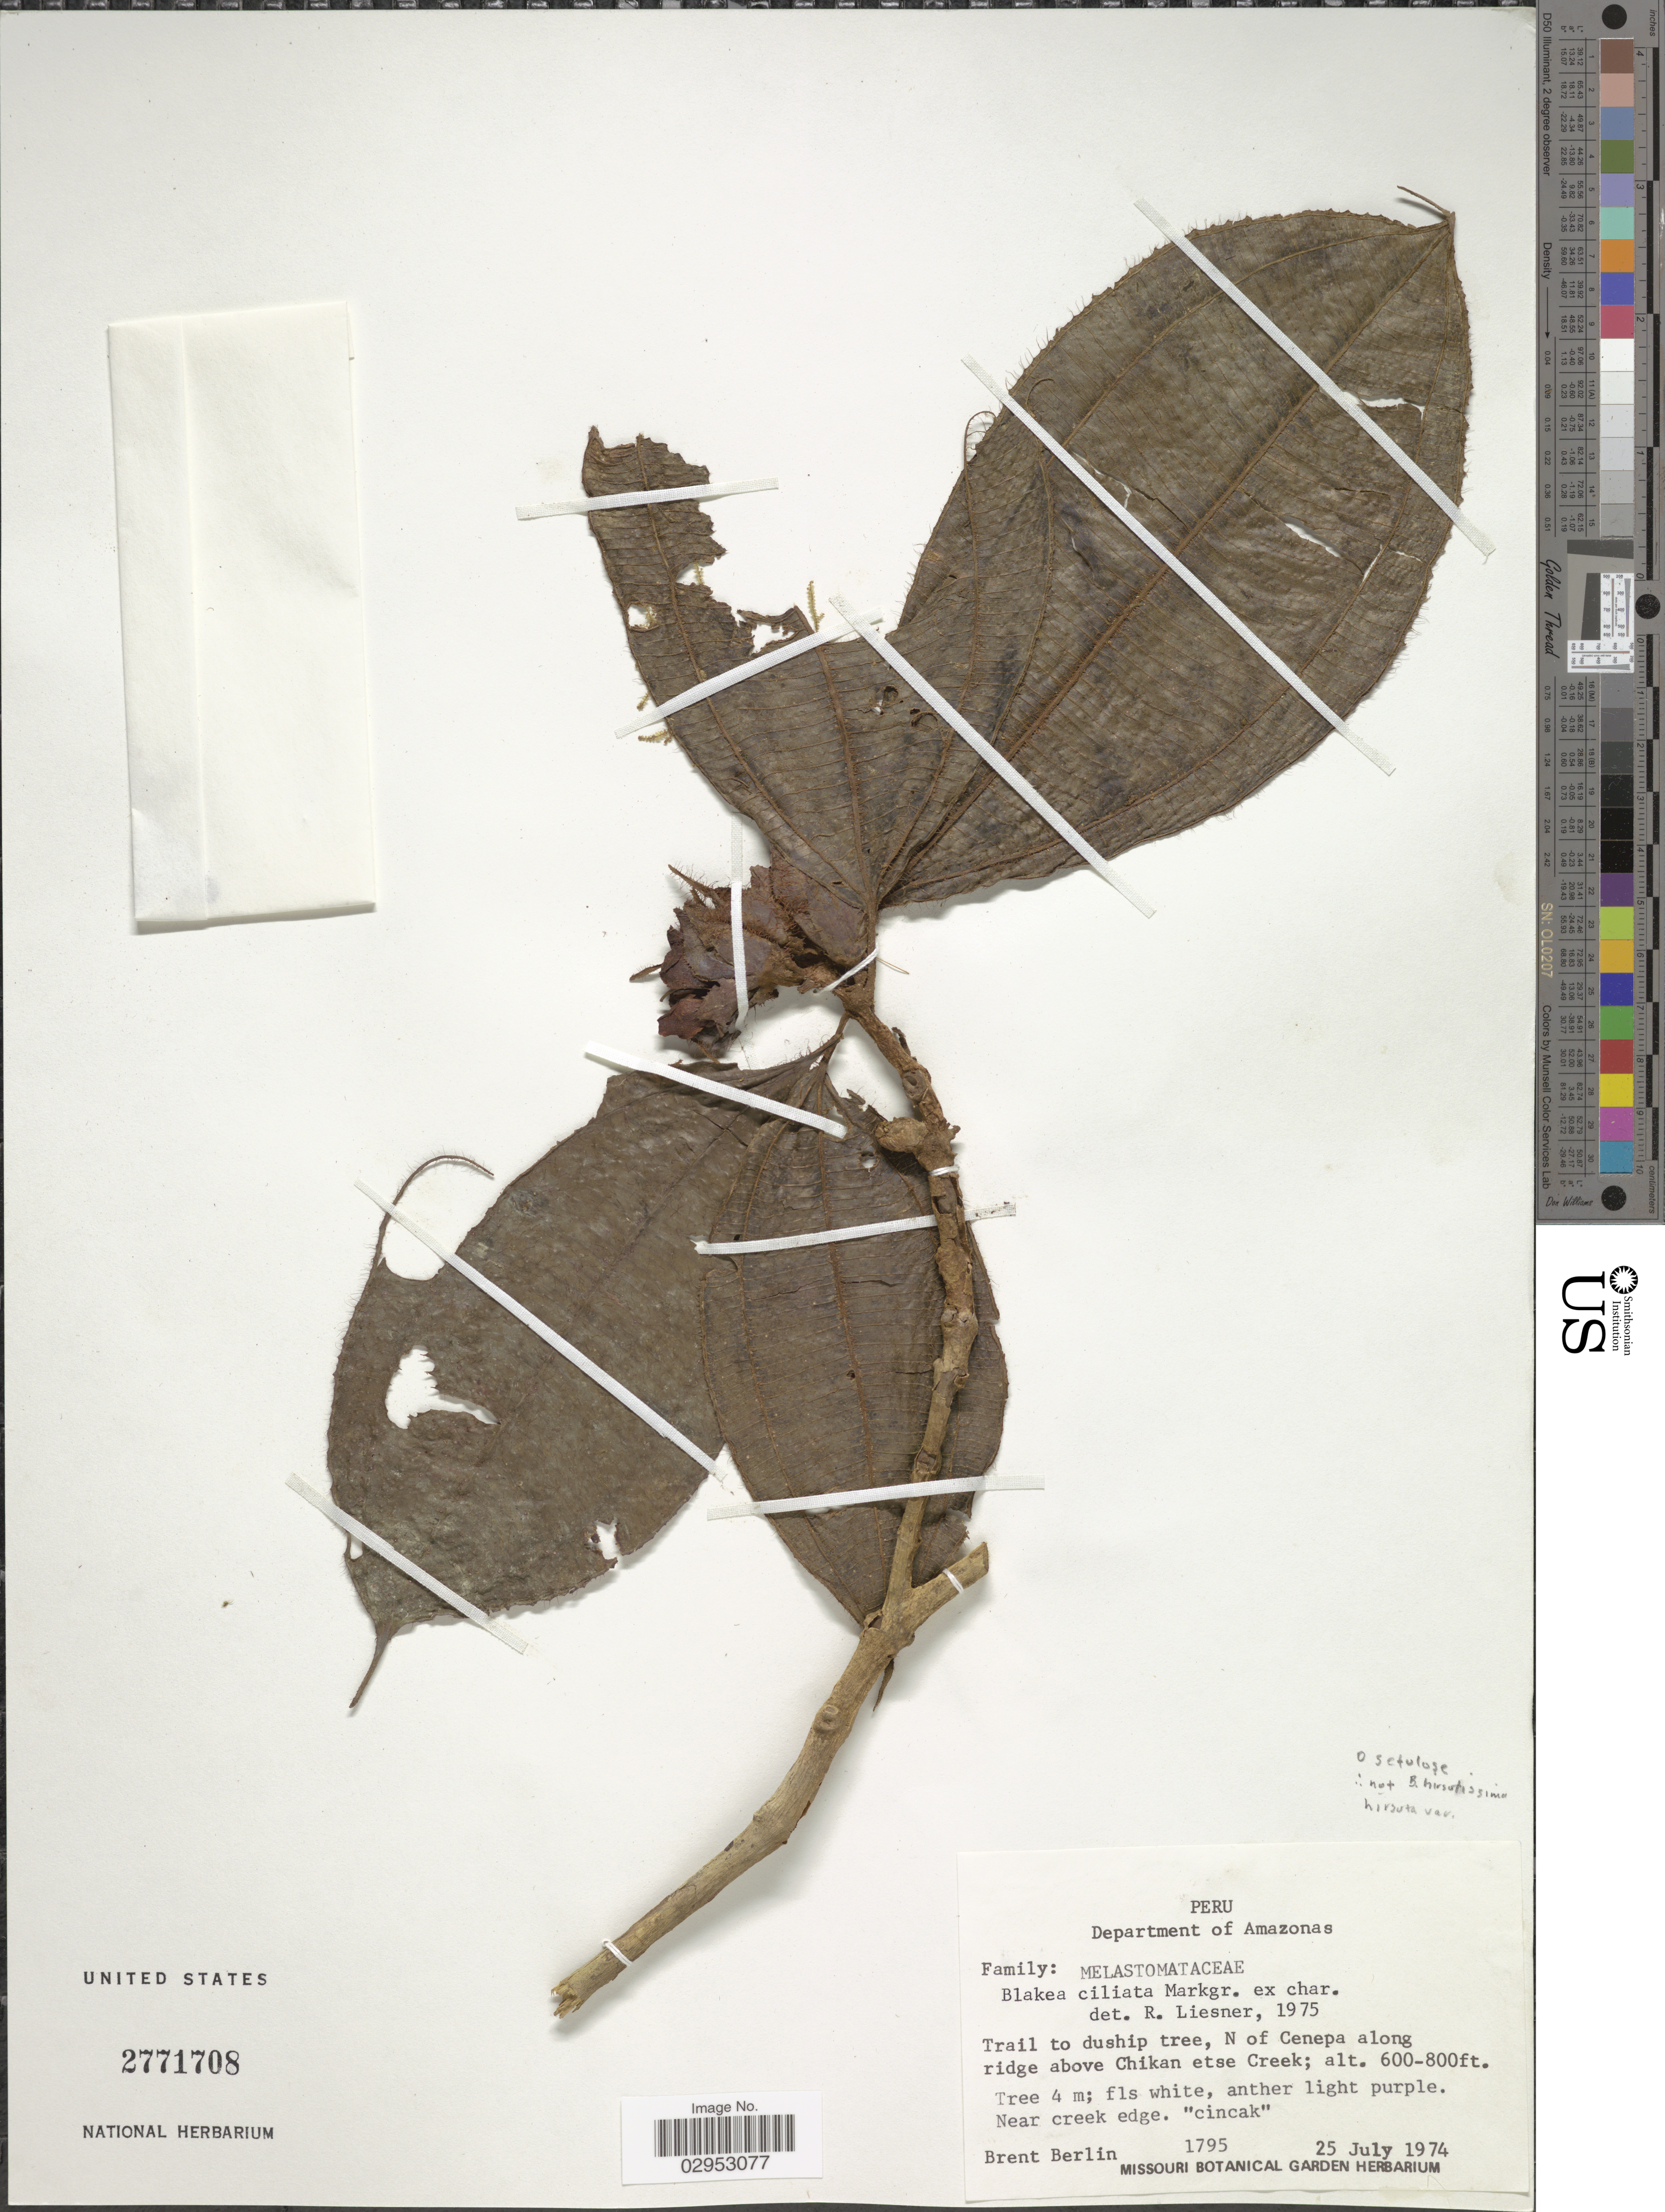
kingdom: Plantae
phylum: Tracheophyta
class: Magnoliopsida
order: Myrtales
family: Melastomataceae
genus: Blakea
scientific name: Blakea hirsuta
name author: O. Berg ex Triana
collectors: B. Berlin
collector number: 1795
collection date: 1974-07-25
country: Peru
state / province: Amazonas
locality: Trail to duship tree, N of Cenepa along ridge above Chikan etse Creek.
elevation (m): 183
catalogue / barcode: US 2771708